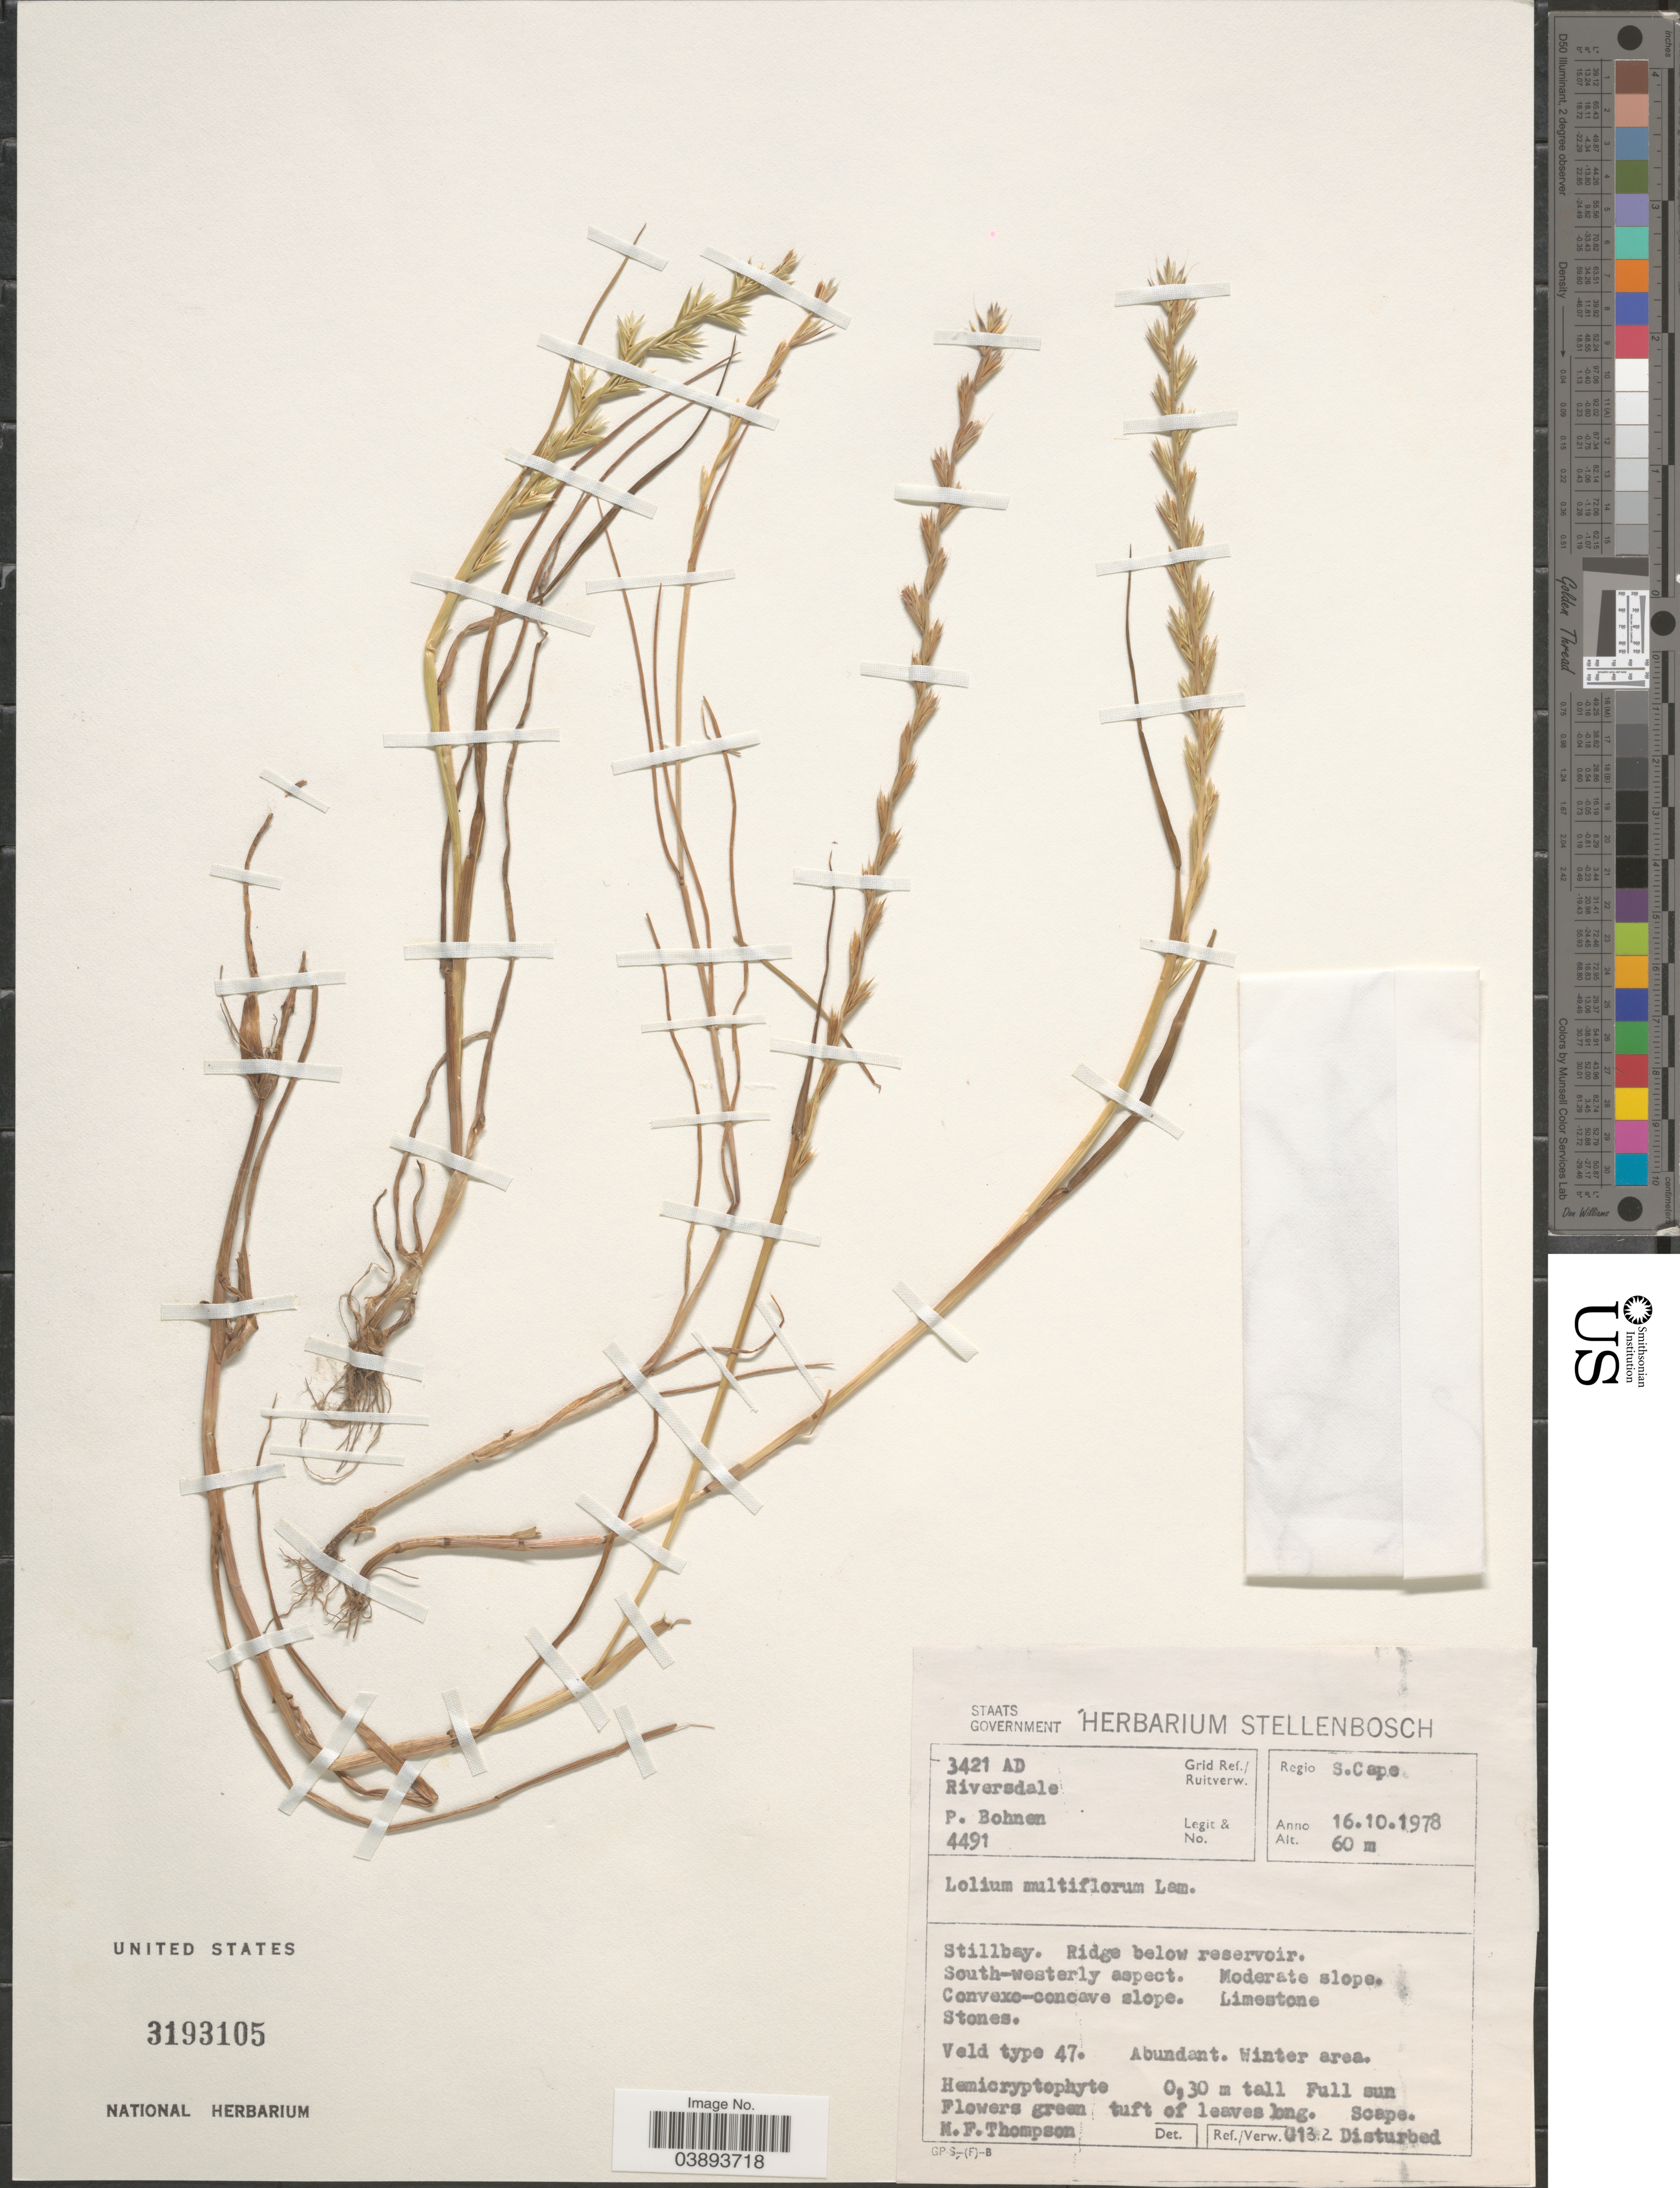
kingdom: Plantae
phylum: Tracheophyta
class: Liliopsida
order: Poales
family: Poaceae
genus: Lolium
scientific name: Lolium multiflorum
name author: Lam.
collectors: P. Bohnen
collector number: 4491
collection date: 1978-10-16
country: South Africa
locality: Grid. Ref./Ruitverw. 3421 AD Riversdale. Regio S. Cape. Stillbay. Ridge below reservoir. South-westerly aspect. Moderate slope. Convexe-concave slope. Limestone Stones.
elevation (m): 60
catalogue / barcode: US 3193105